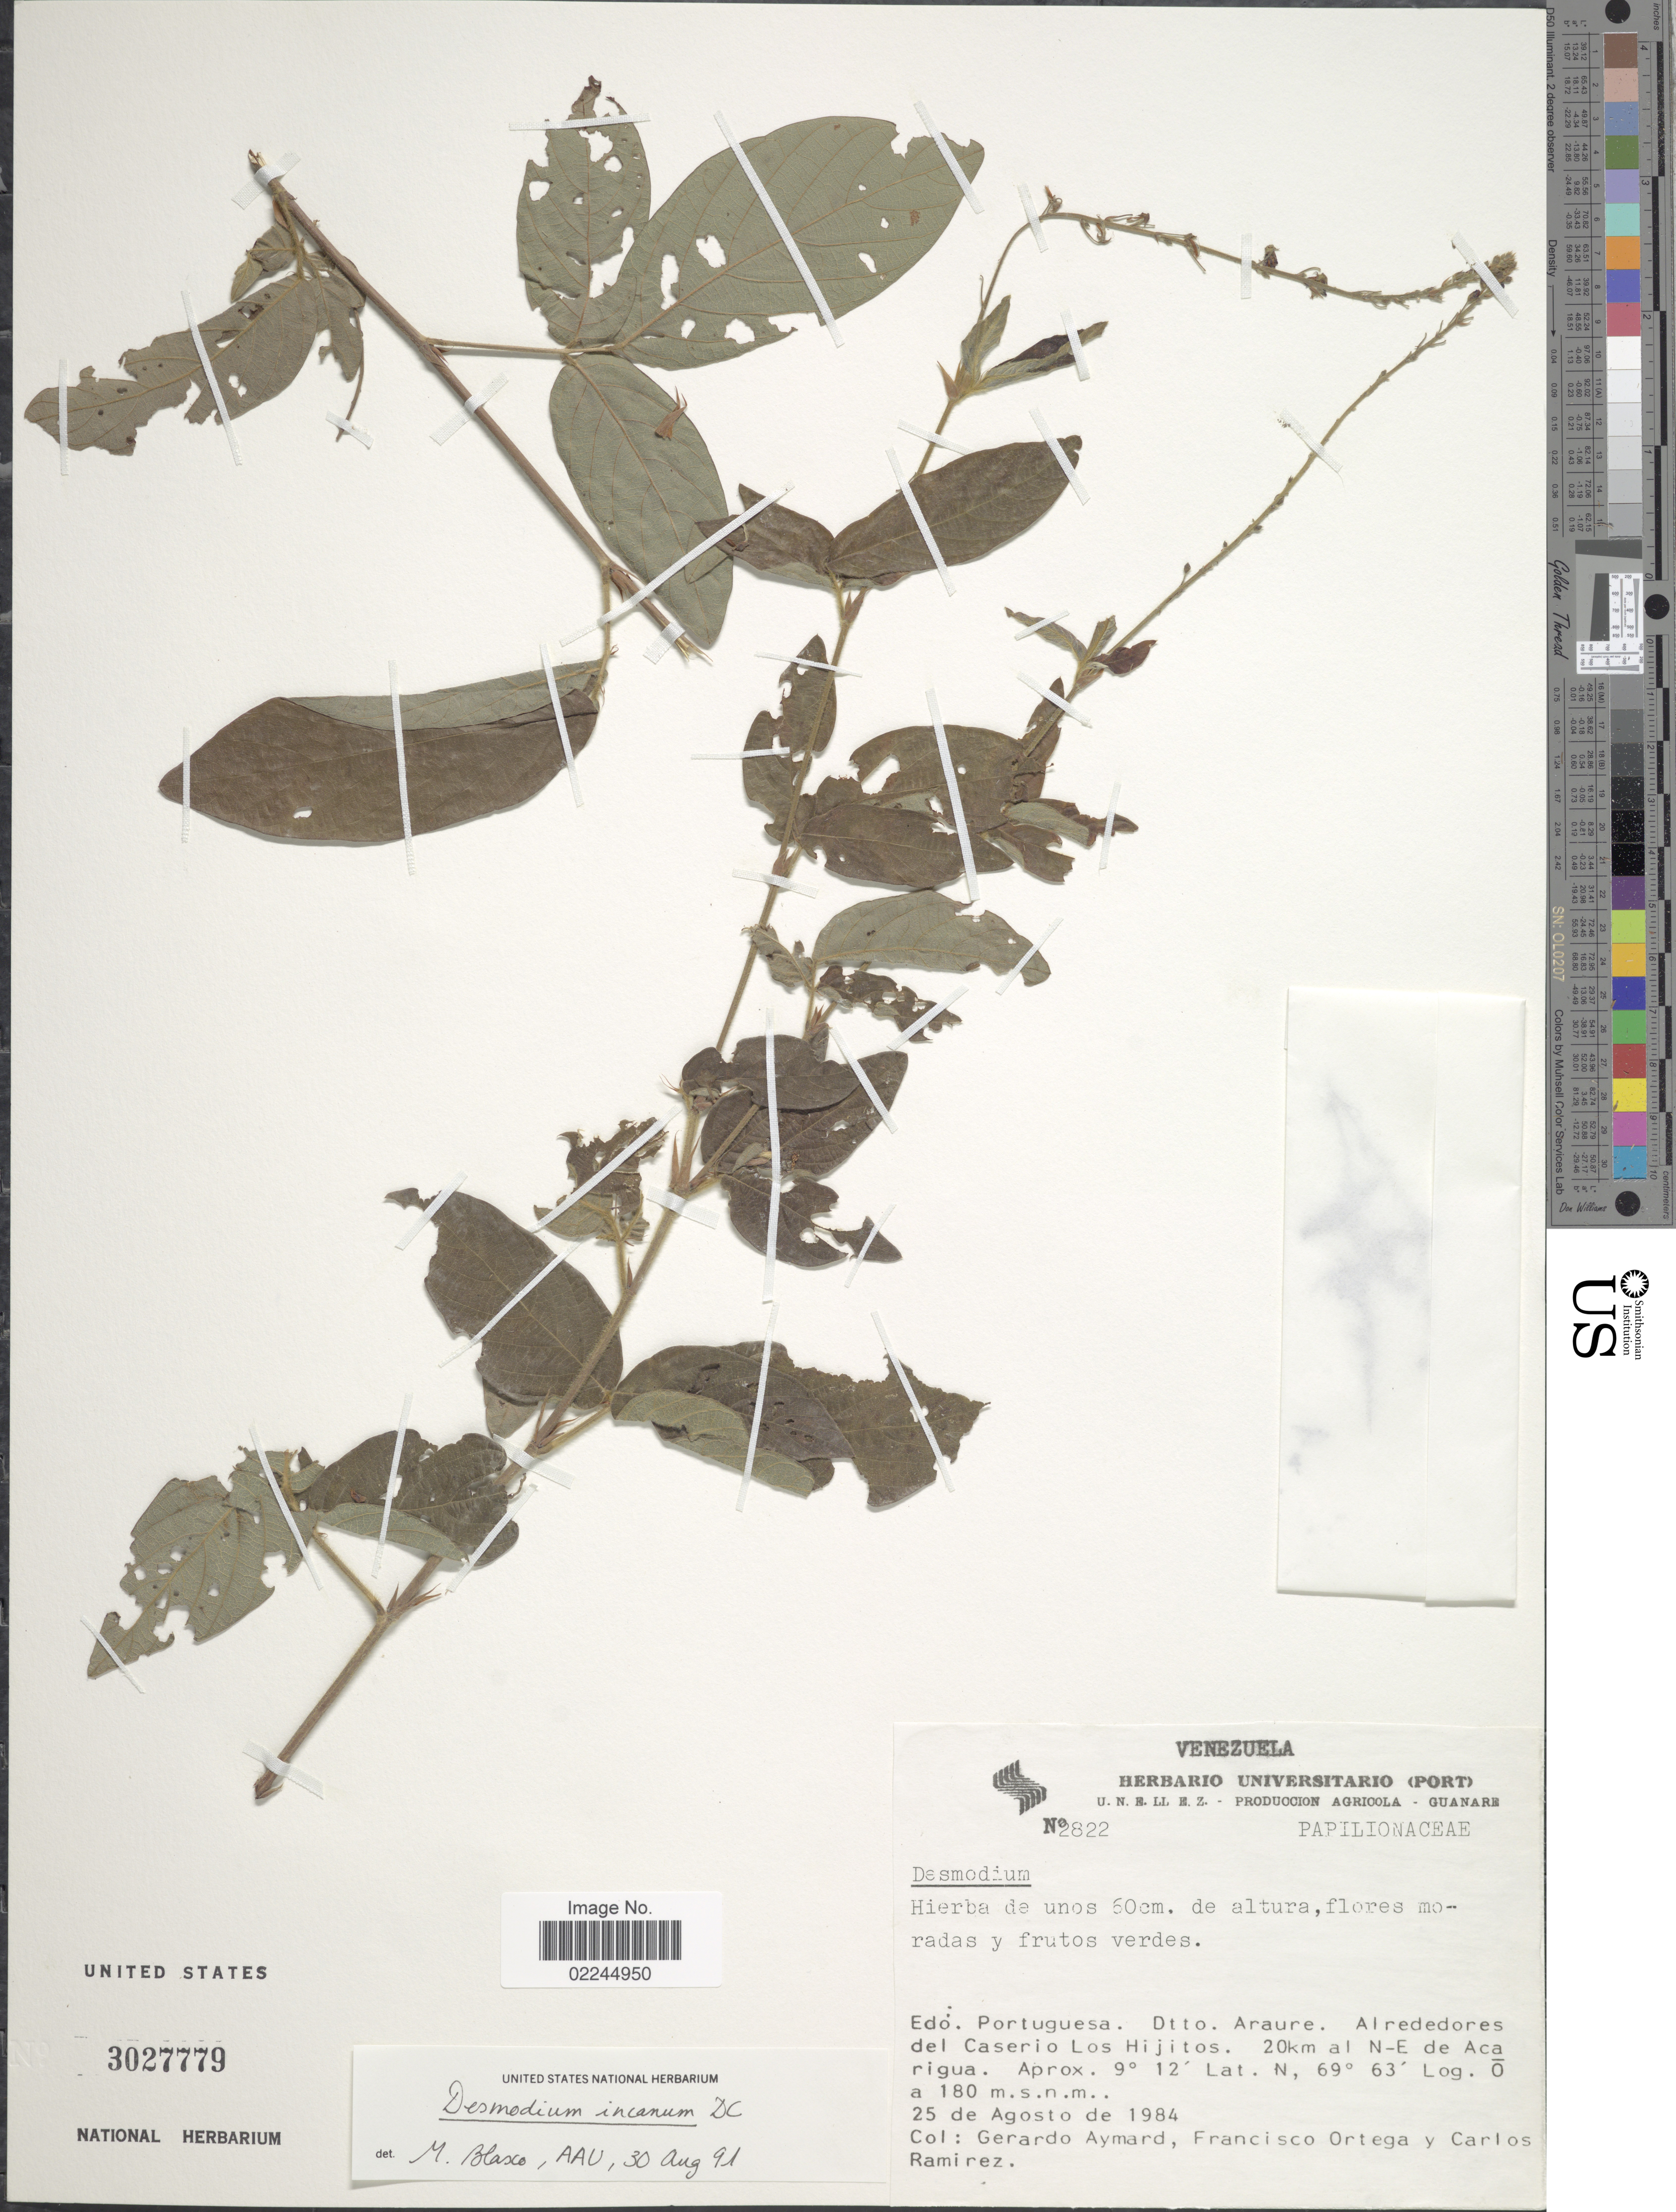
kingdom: Plantae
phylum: Tracheophyta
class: Magnoliopsida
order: Fabales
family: Fabaceae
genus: Desmodium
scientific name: Desmodium incanum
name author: (Sw.) DC.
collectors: G. A. Aymard, F. J. Ortega & C. Ramírez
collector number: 2822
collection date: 1984-08-25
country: Venezuela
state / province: Portuguesa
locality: Dtto. Araure, alrededores del Caserio Los Hijitos, 20 km al N-E de Acarigua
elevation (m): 180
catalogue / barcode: US 3027779